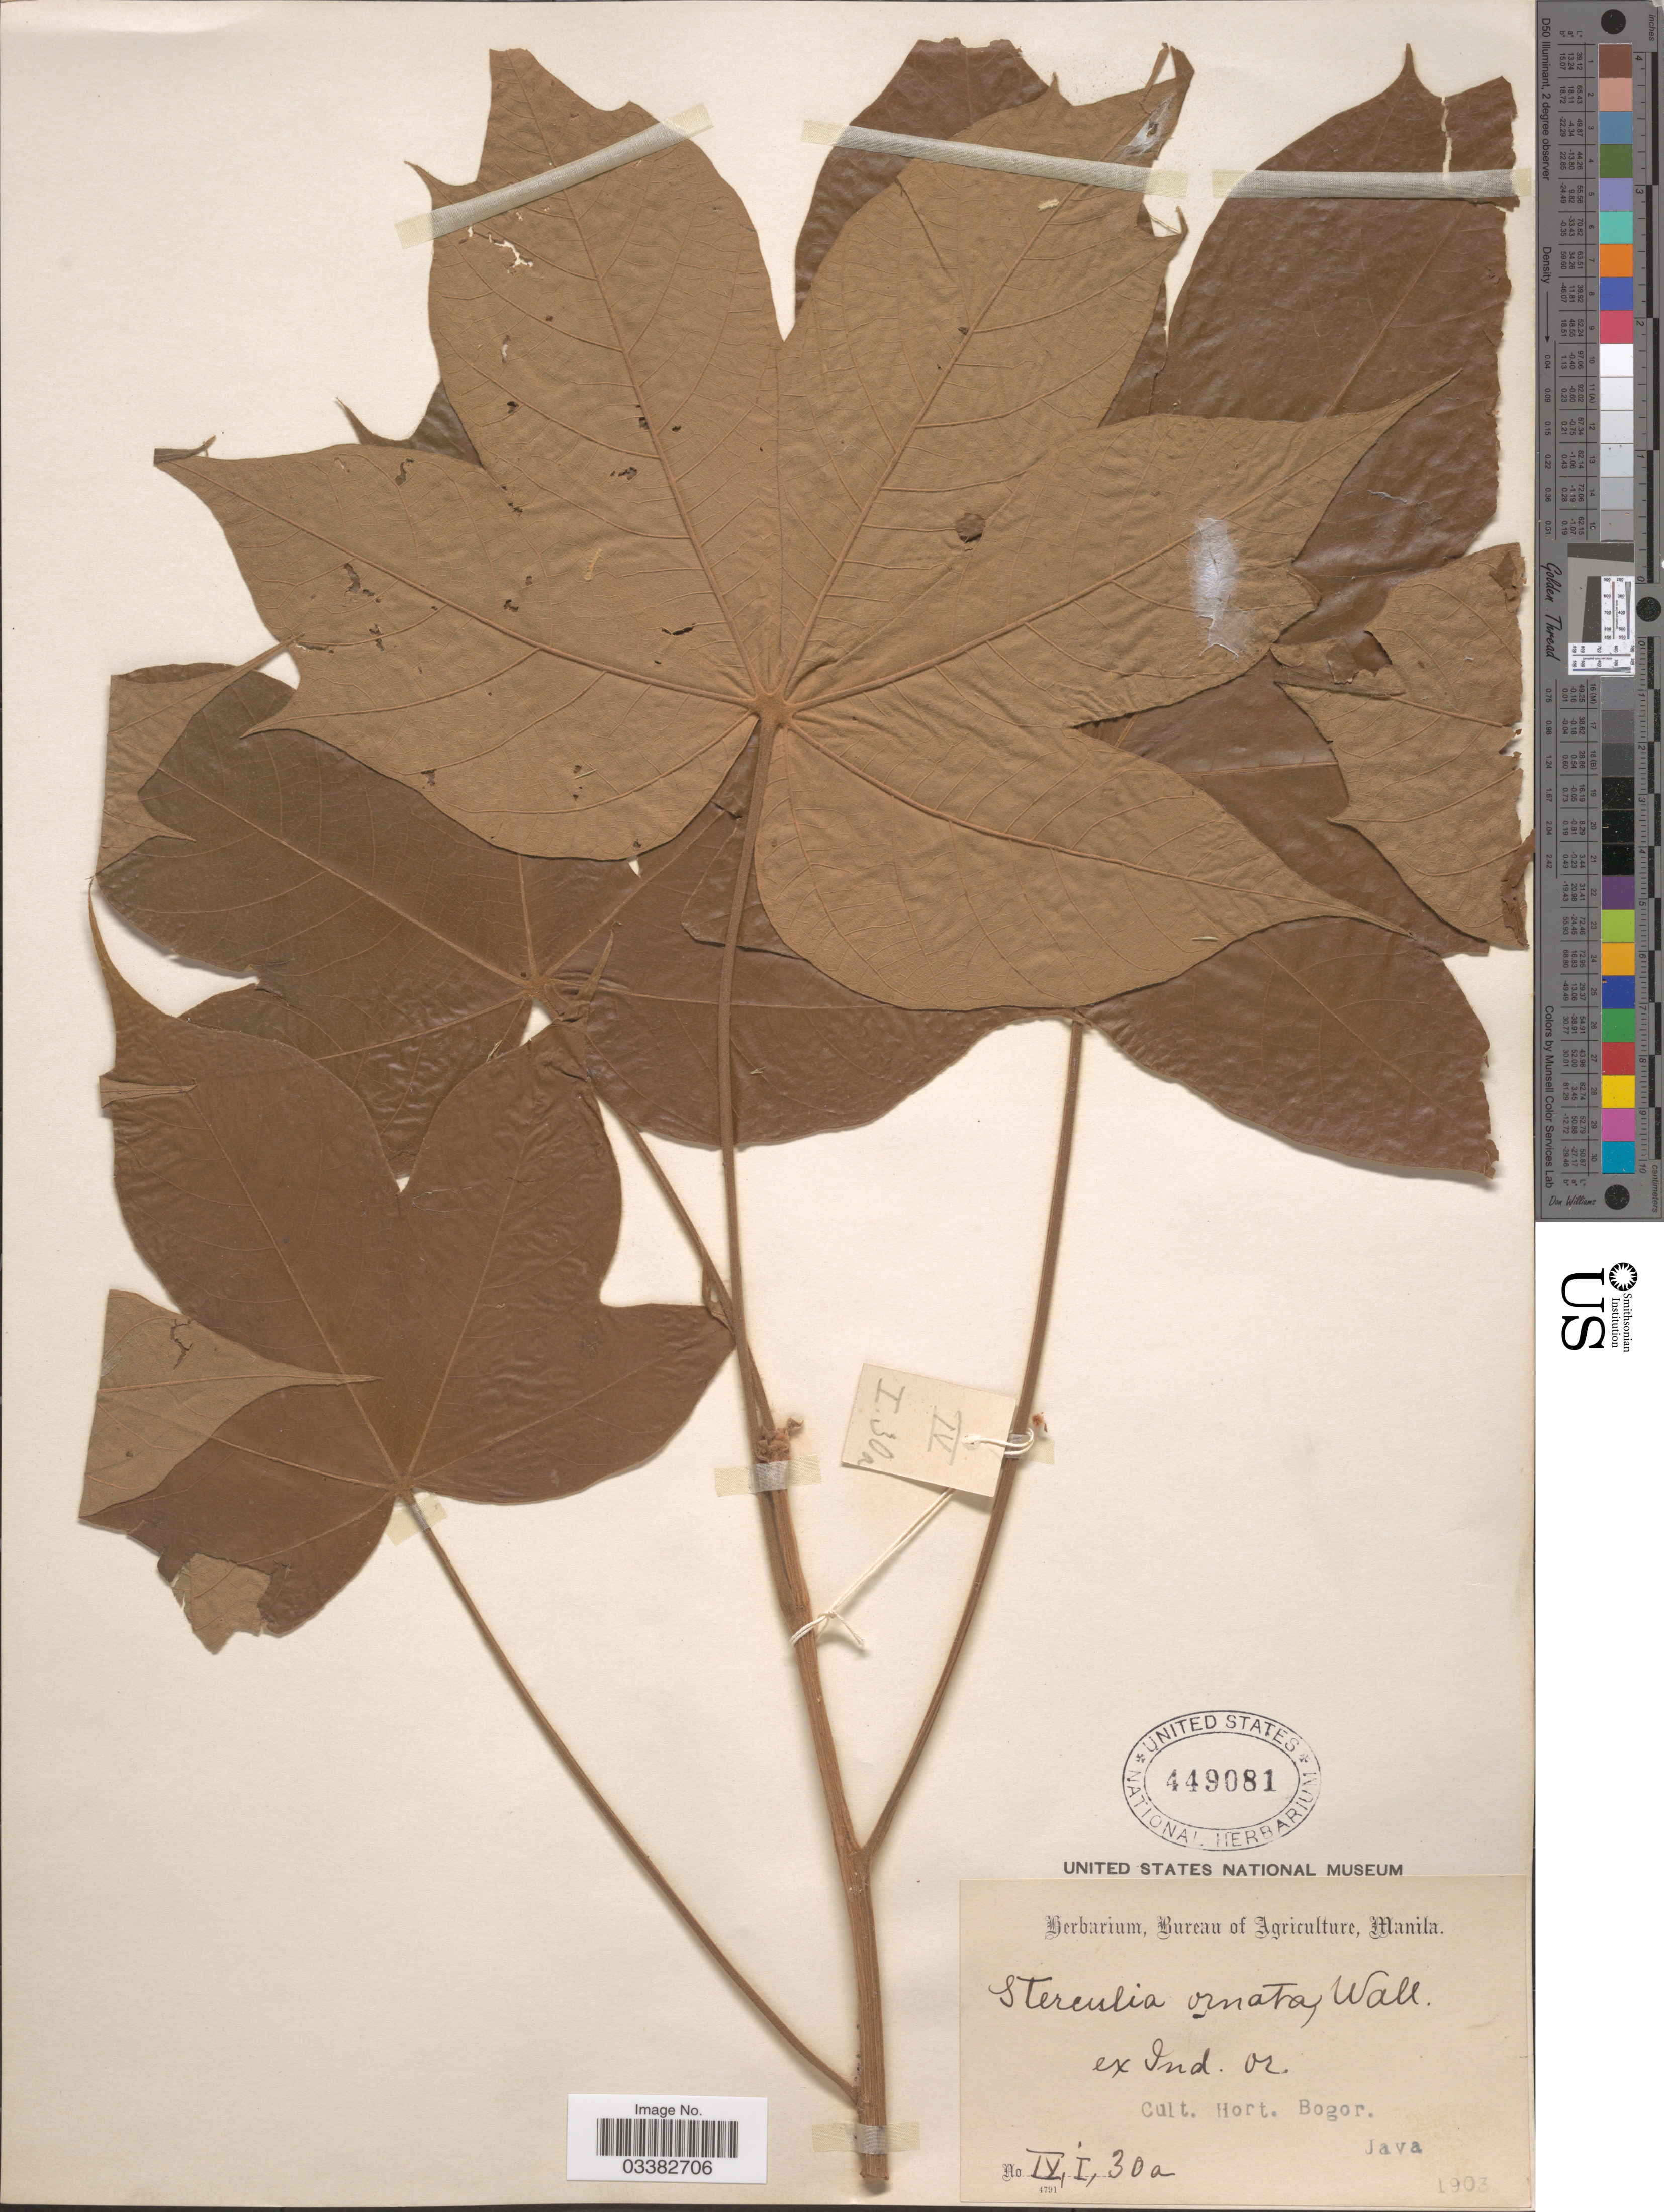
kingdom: Plantae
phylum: Tracheophyta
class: Magnoliopsida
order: Malvales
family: Malvaceae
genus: Sterculia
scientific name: Sterculia ornata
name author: Wall. ex Kurz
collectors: ex Herb. Bur. Agric. Manila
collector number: IV,I,30a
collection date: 1903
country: Indonesia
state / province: Java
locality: Cult. Hort. Bogor.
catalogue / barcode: US 449081